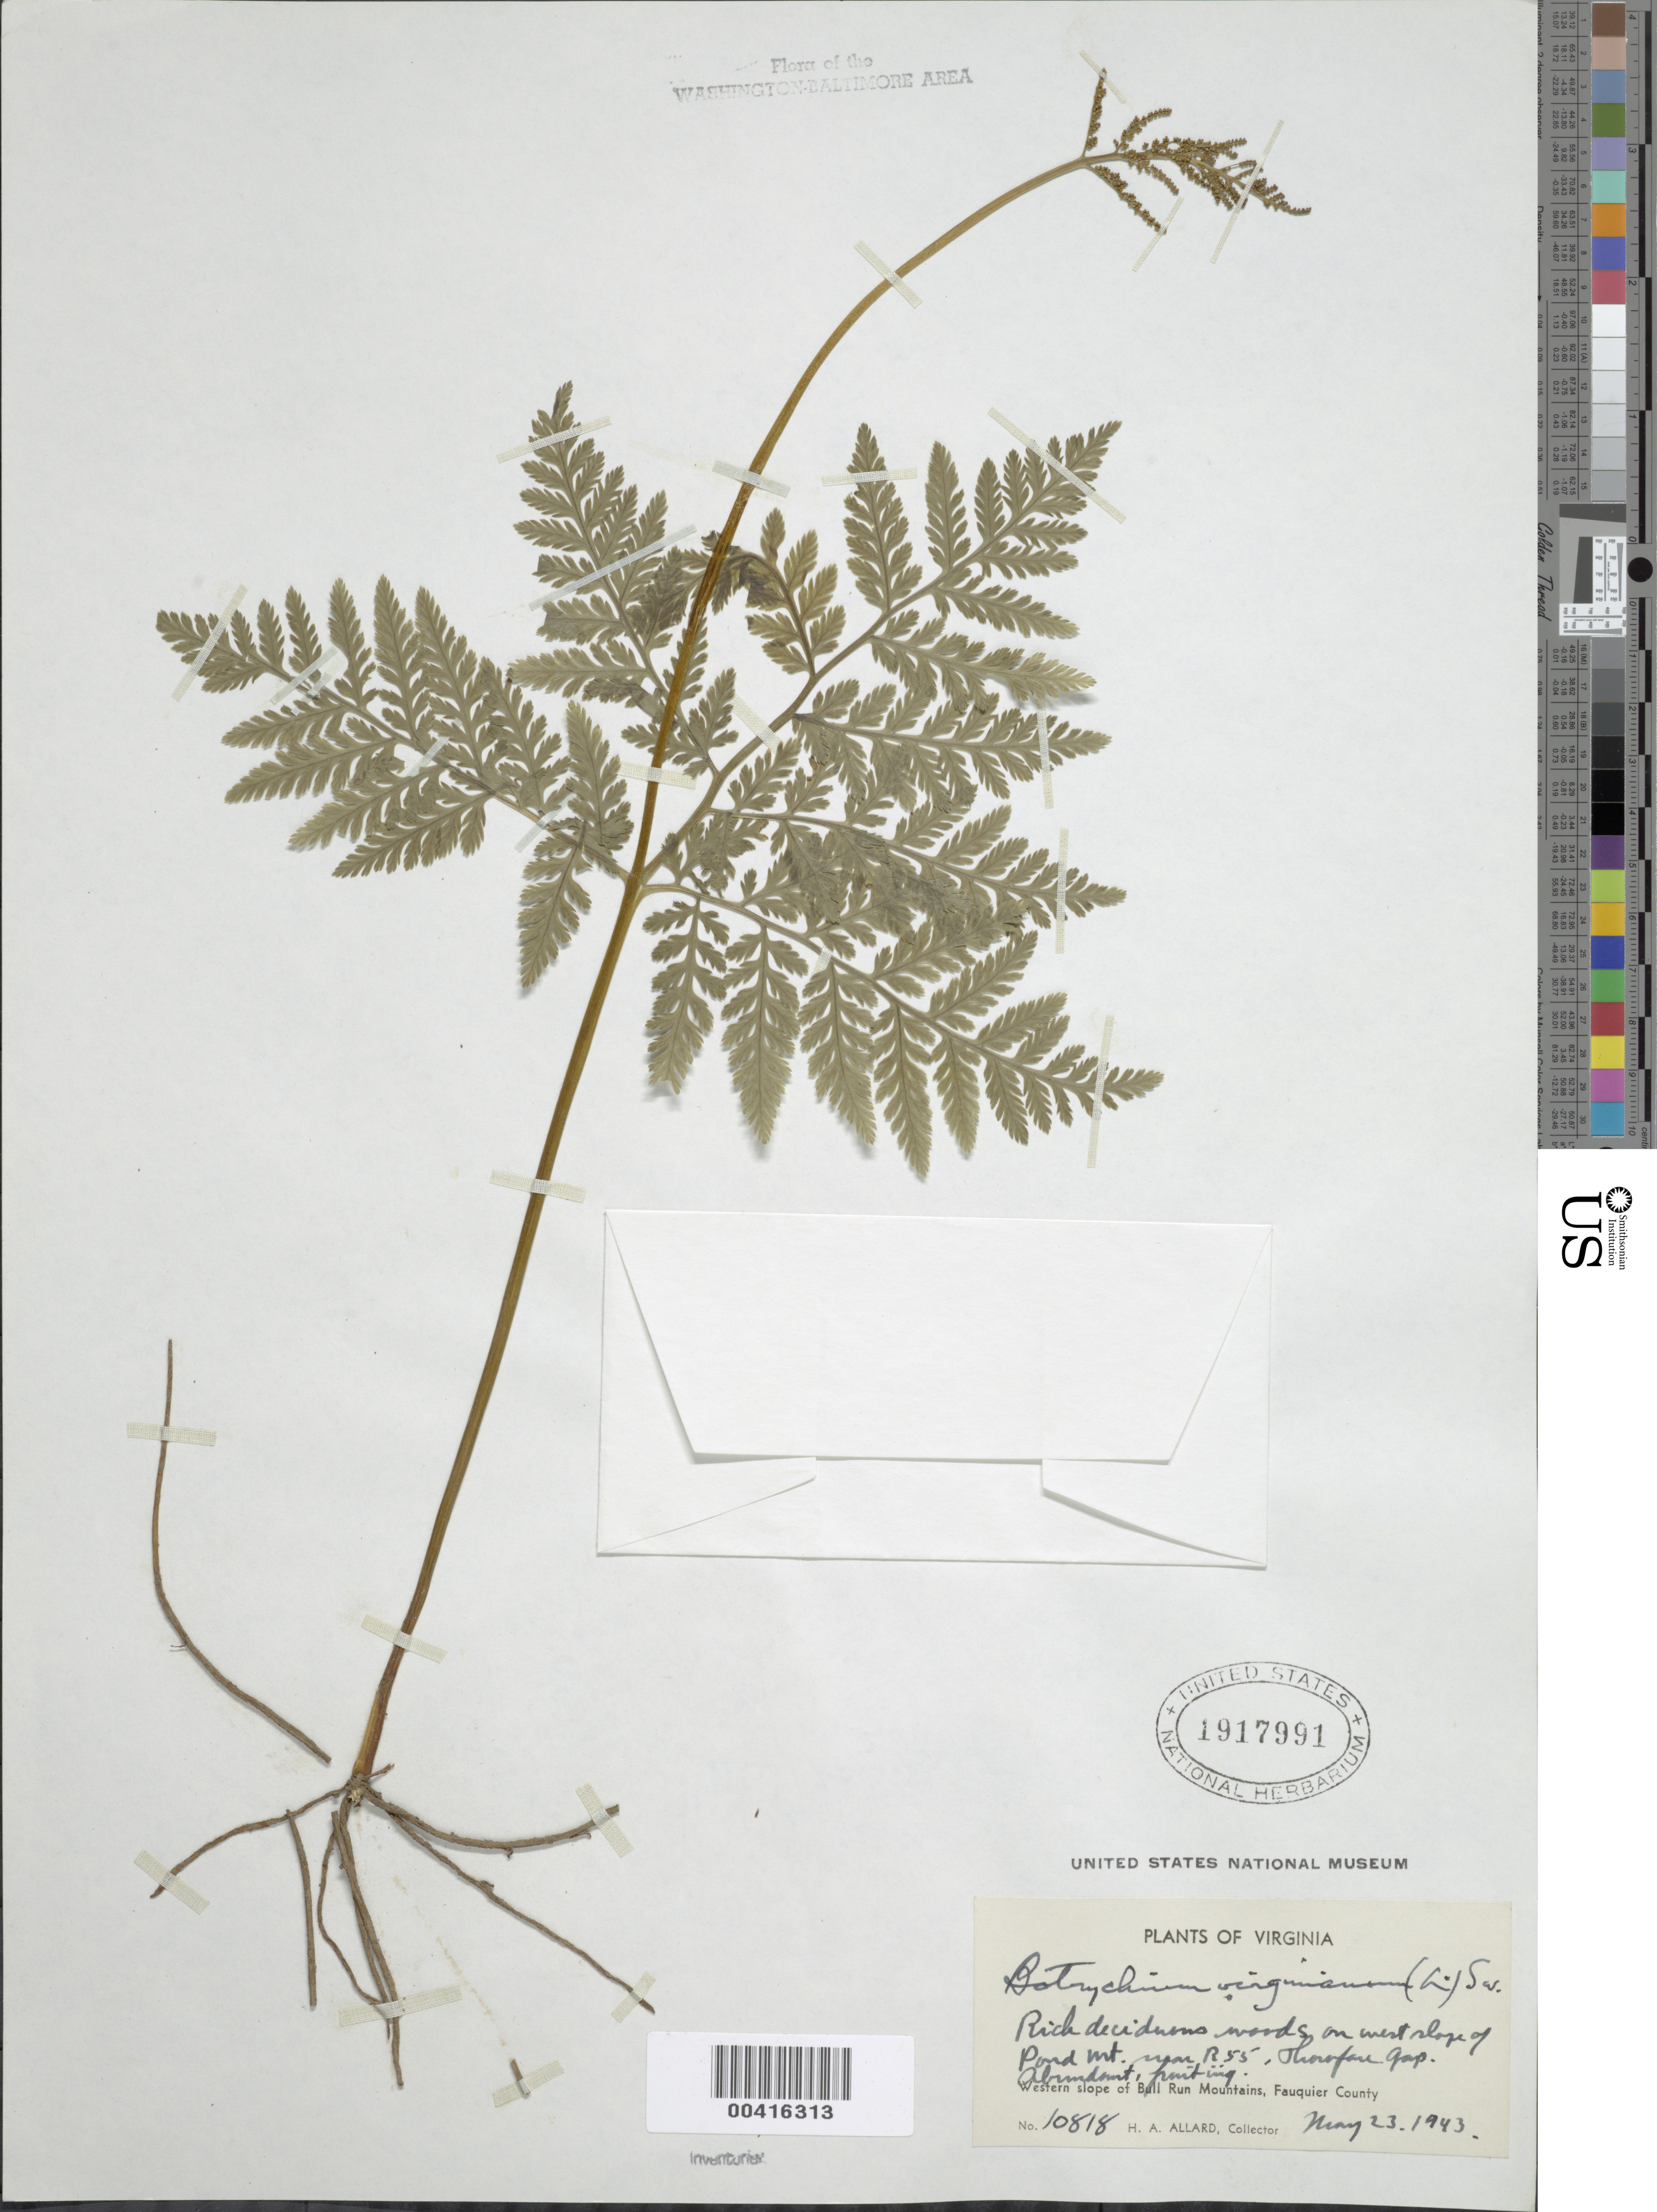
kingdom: Plantae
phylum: Tracheophyta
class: Polypodiopsida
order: Ophioglossales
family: Ophioglossaceae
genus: Botrychium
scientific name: Botrychium virginianum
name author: (L.) Sw.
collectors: H. A. Allard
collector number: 10818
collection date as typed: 23 May 1943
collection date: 1943-05-23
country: United States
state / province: Virginia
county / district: Fauquier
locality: West slope of Pond Mountain, Thorofare Gap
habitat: Rich deciduous woods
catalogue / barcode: US 1917991